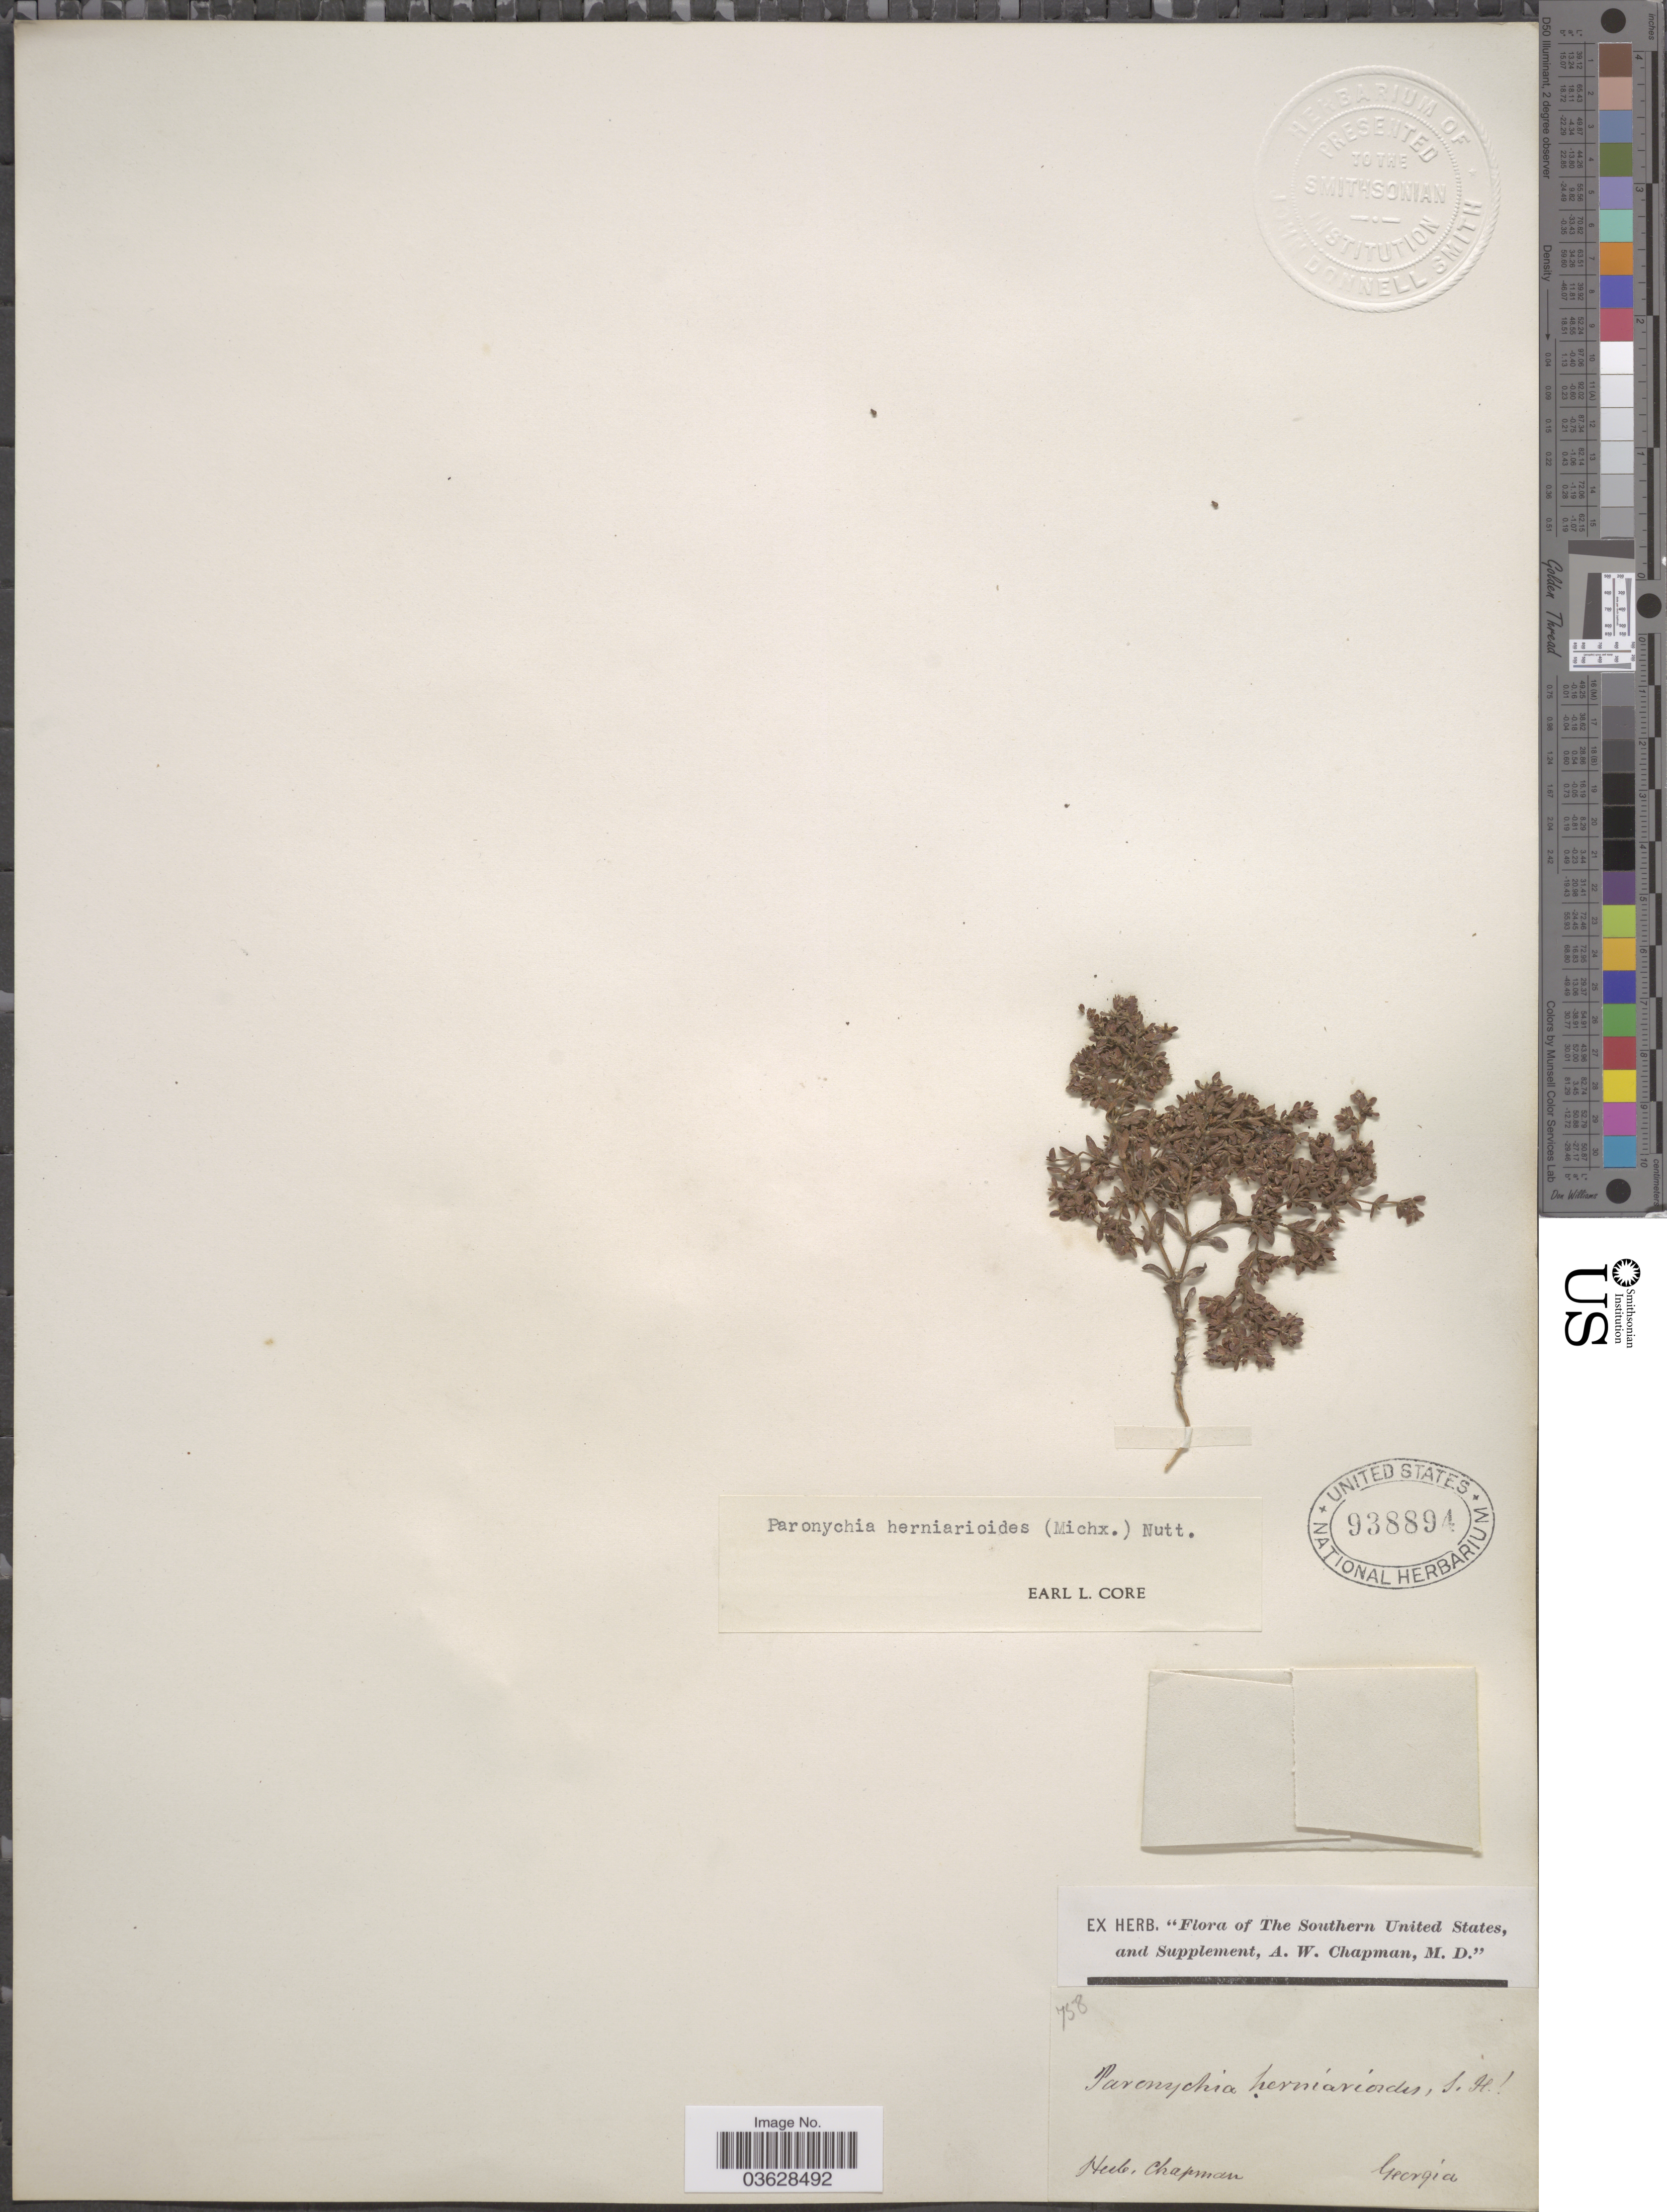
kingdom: Plantae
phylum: Tracheophyta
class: Magnoliopsida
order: Caryophyllales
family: Caryophyllaceae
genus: Paronychia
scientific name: Paronychia herniarioides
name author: (Michx.) Nutt.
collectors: ex herb. A.W. Chapman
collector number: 758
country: United States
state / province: Georgia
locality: Southern United States.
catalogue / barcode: US 938894